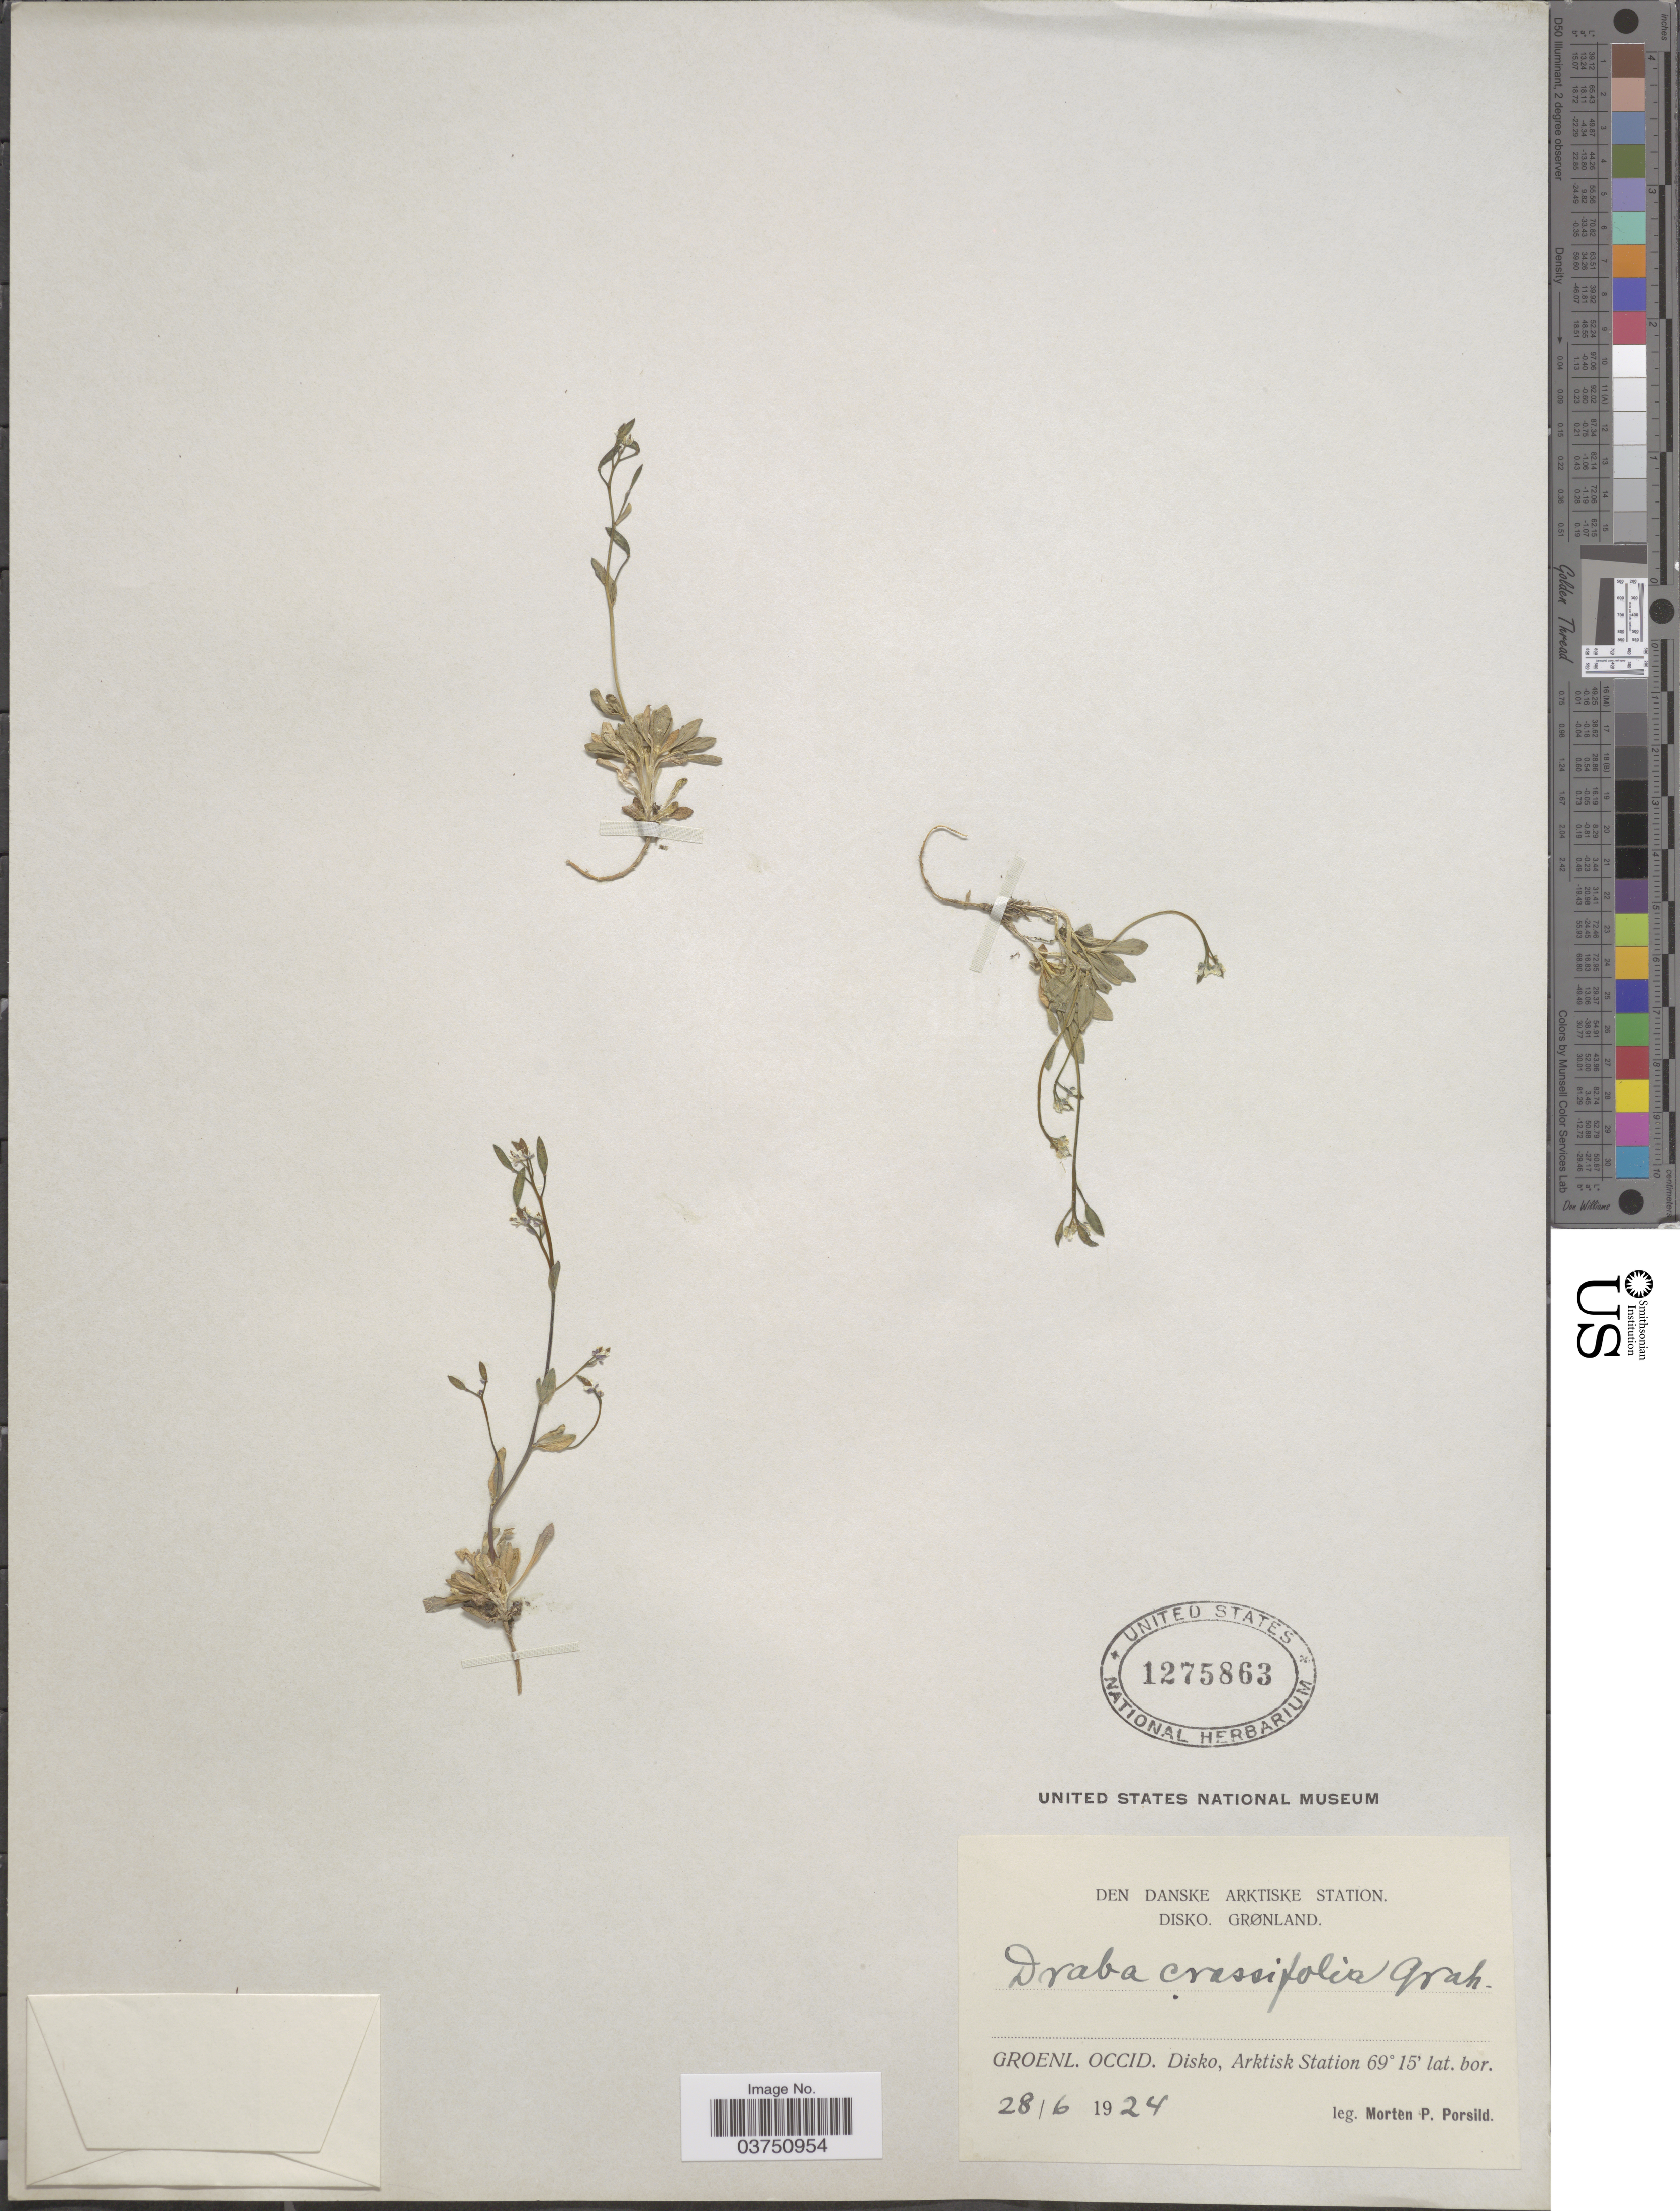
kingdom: Plantae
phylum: Tracheophyta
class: Magnoliopsida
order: Brassicales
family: Brassicaceae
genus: Draba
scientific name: Draba crassifolia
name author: Graham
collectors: M. P. Porsild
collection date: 1924-06-28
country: Greenland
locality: Den Danske Arktiske Station. Disko. Grønland. Groenl. Occid. Disko, Arktisk Station.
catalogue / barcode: US 1275863